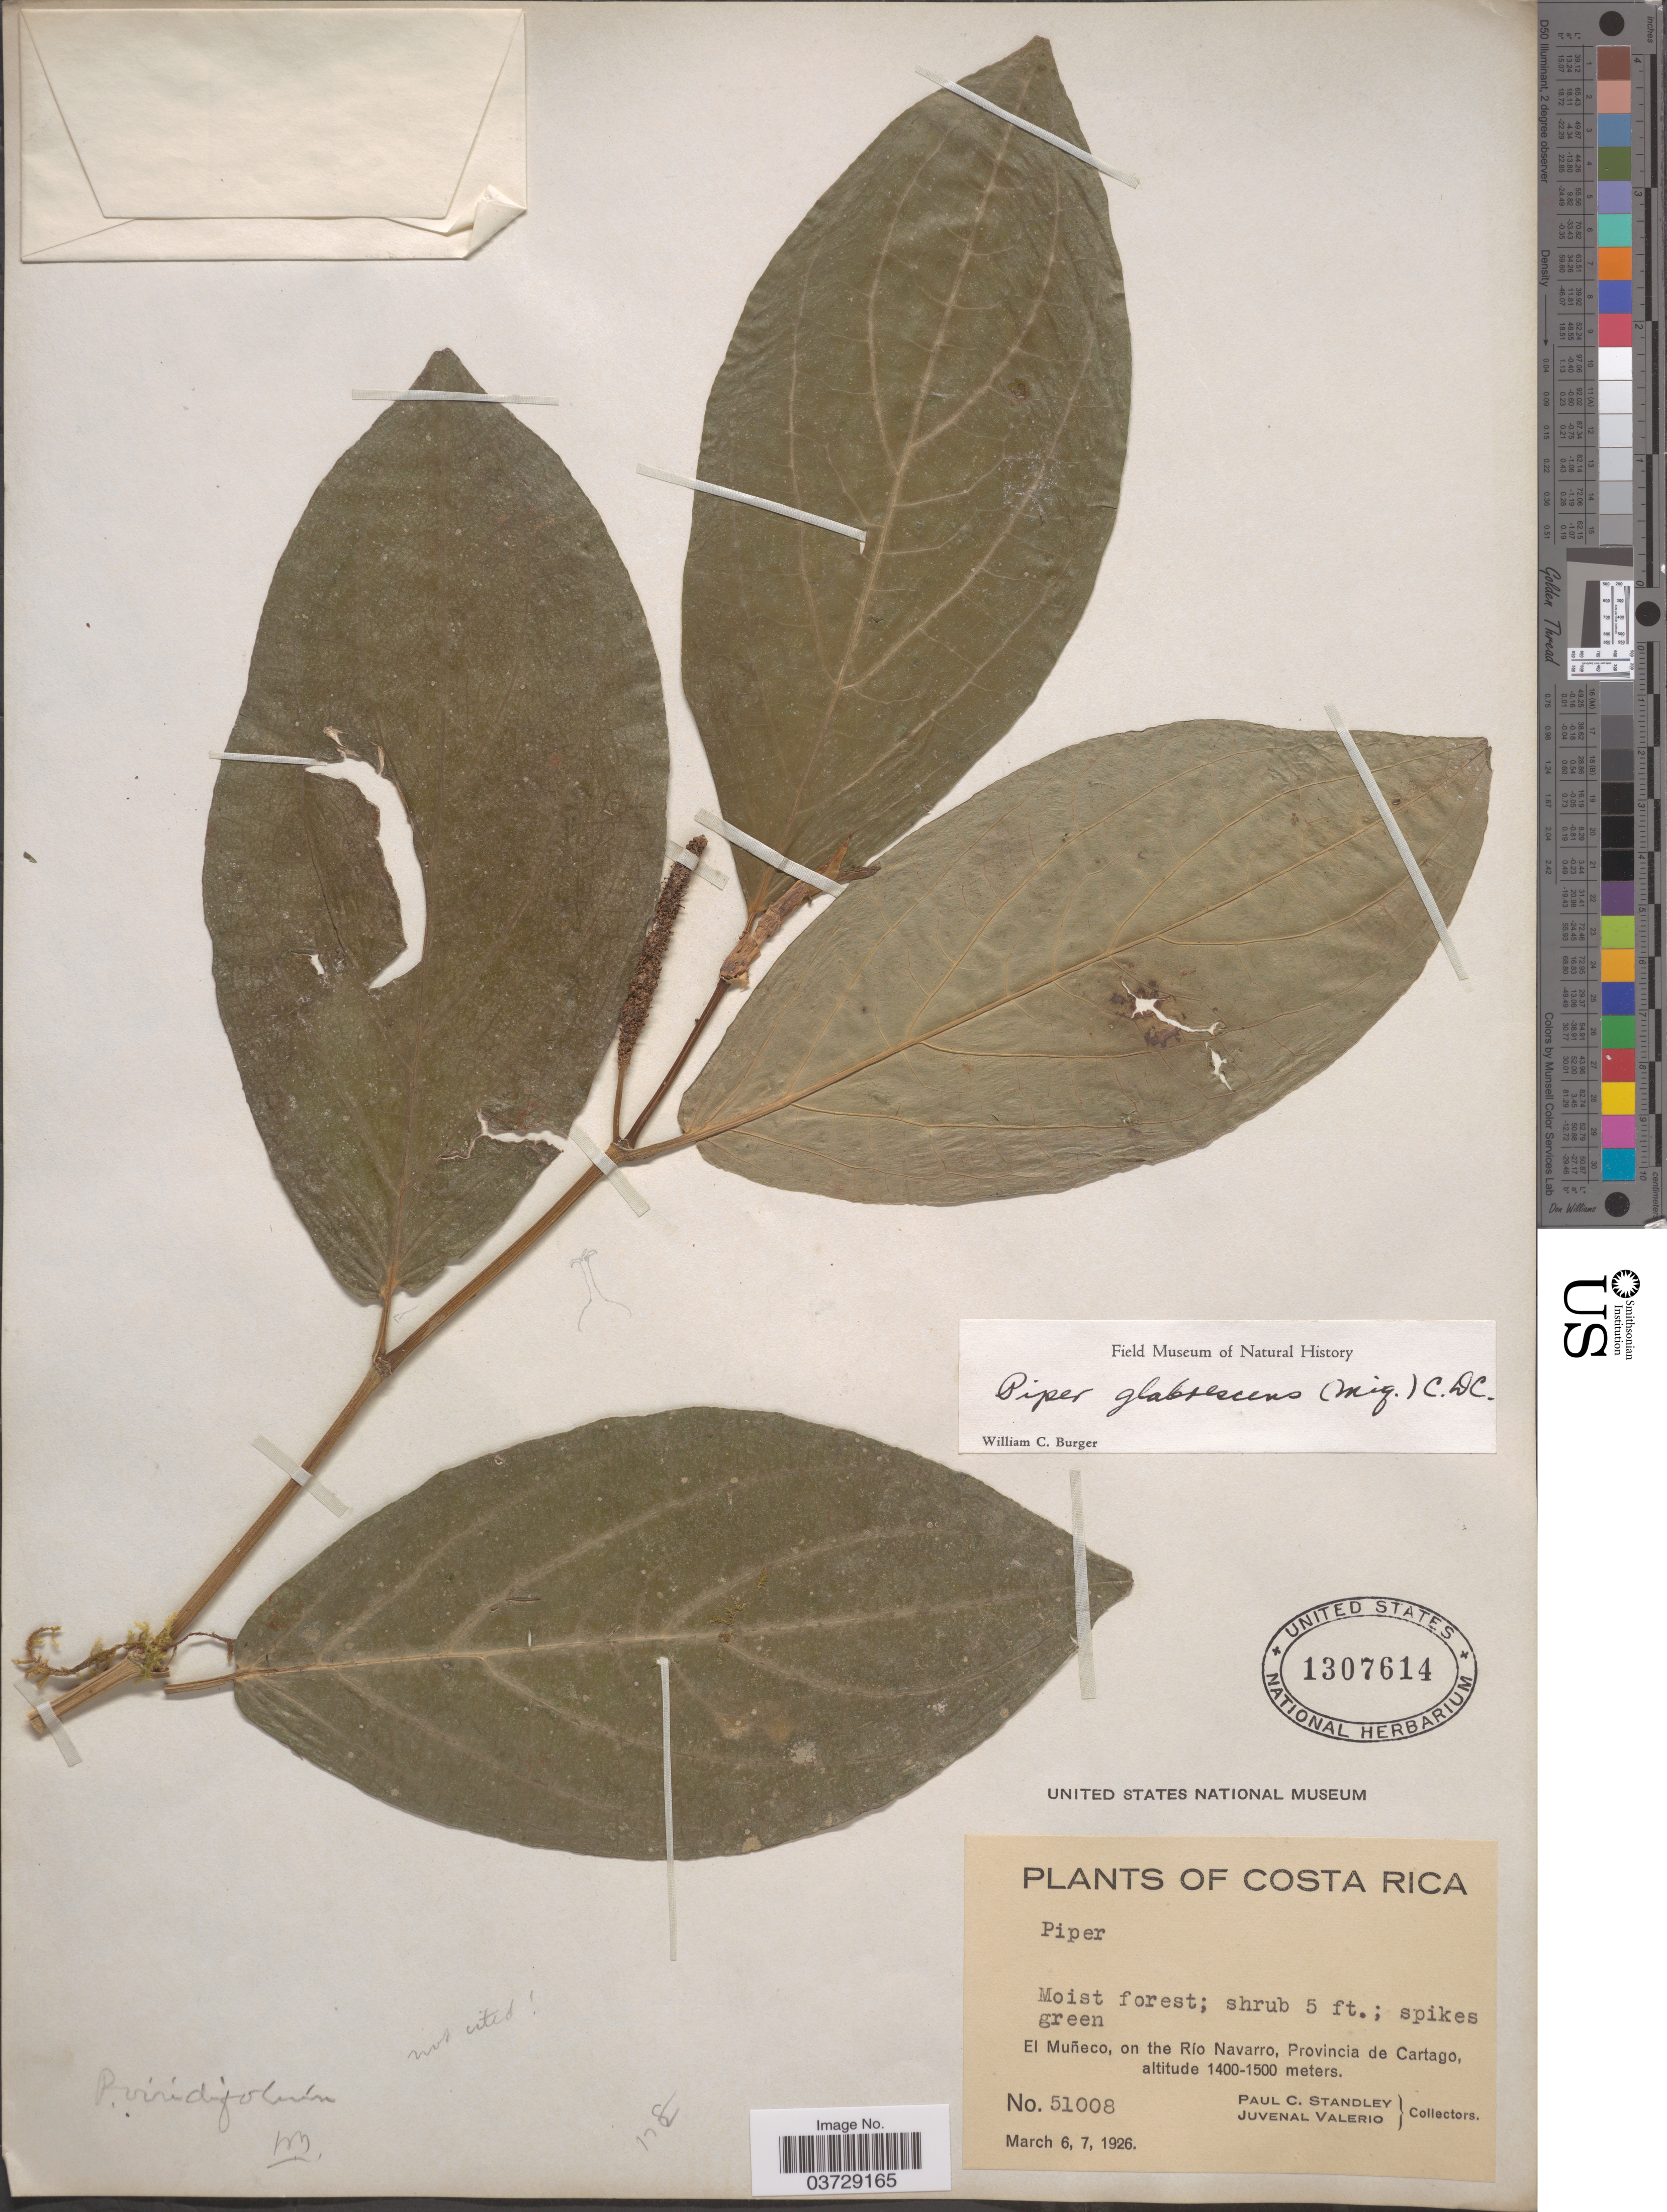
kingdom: Plantae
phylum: Tracheophyta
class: Magnoliopsida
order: Piperales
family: Piperaceae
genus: Piper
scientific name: Piper glabrescens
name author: (Miq.) C. DC.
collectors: P. C. Standley & J. Valerio R.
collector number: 51008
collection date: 1926-03-06/1926-03-07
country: Costa Rica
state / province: Cartago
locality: El Muñeco, on the Río Navarro.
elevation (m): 1400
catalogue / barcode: US 1307614